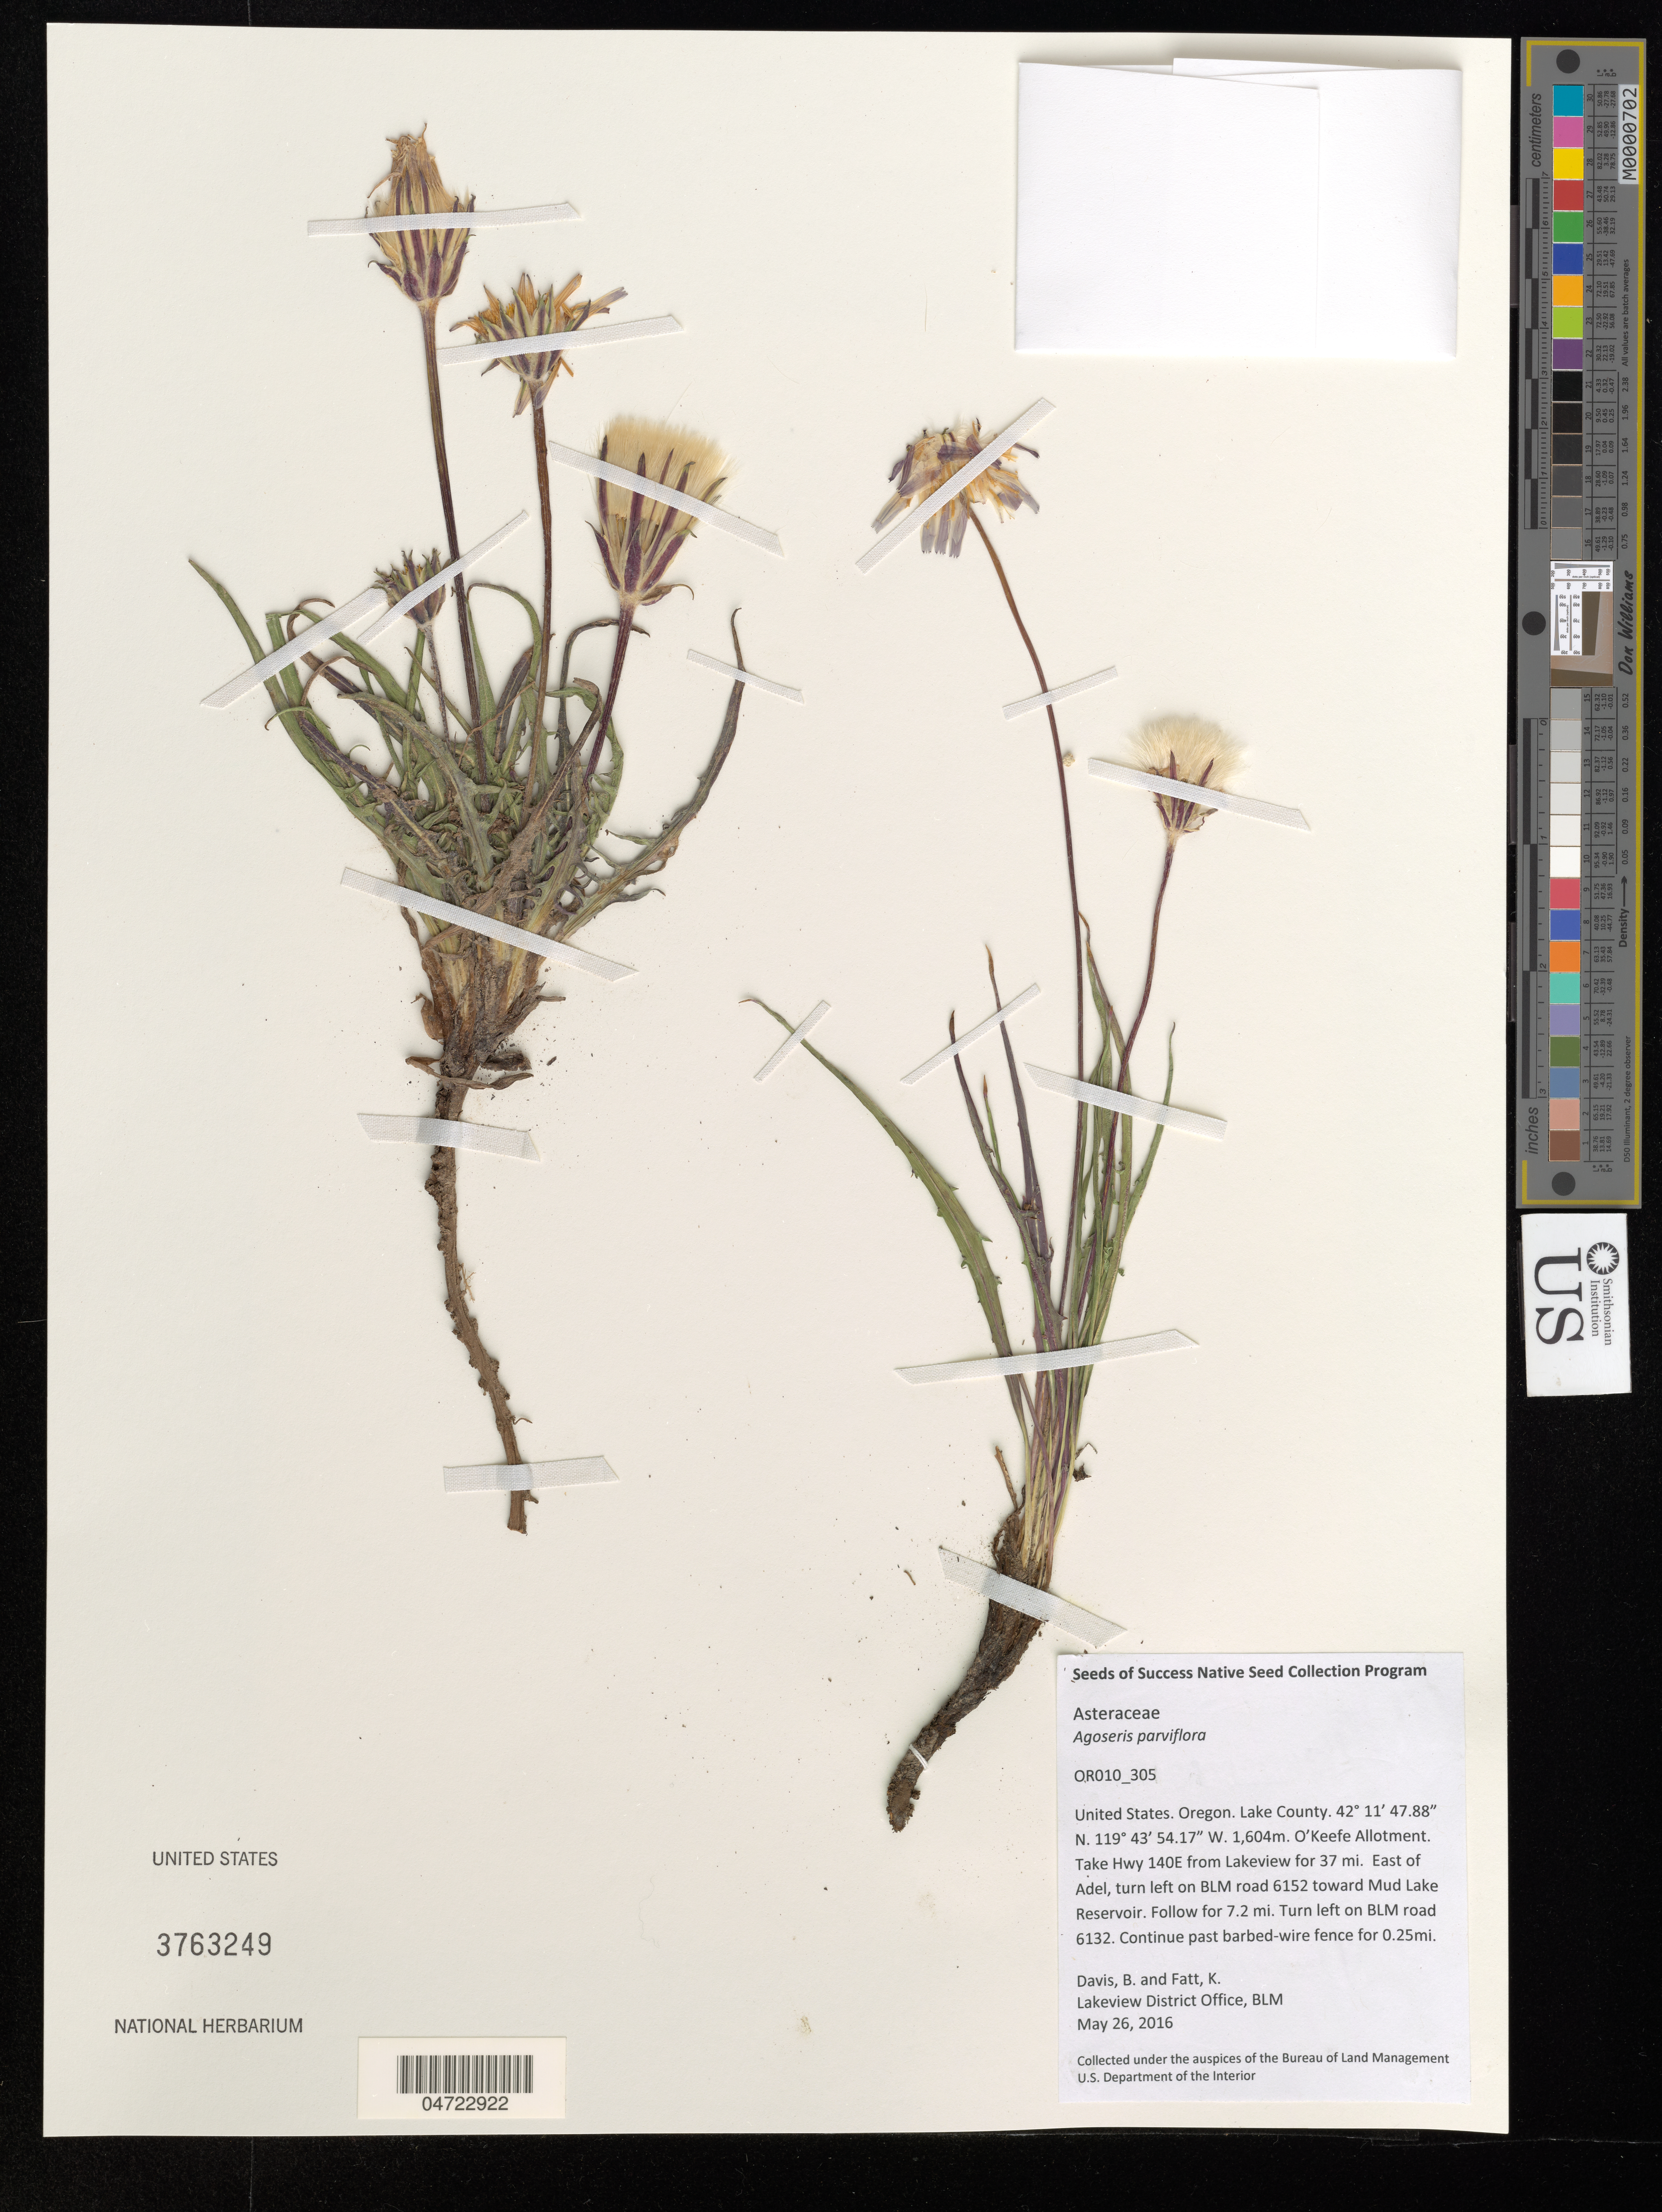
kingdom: Plantae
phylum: Tracheophyta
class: Magnoliopsida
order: Asterales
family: Asteraceae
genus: Agoseris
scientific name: Agoseris parviflora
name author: (Nutt.) D. Dietr.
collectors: B. Davis & K. Fatt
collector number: OR010_305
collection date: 2016-05-26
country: United States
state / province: Oregon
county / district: Lake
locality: Lake County. O'Keefe Allotment. Take Hwy 140E from Lakeview for 37 mi. East of Adel, turn left on BLM road 6152 toward Mud Lake Reservoir. Follow for 7.2 mi. Turn left on BLM road 6132. Continue past barbed-wire fence for 0.25mi.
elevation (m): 1604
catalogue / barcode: US 3763249